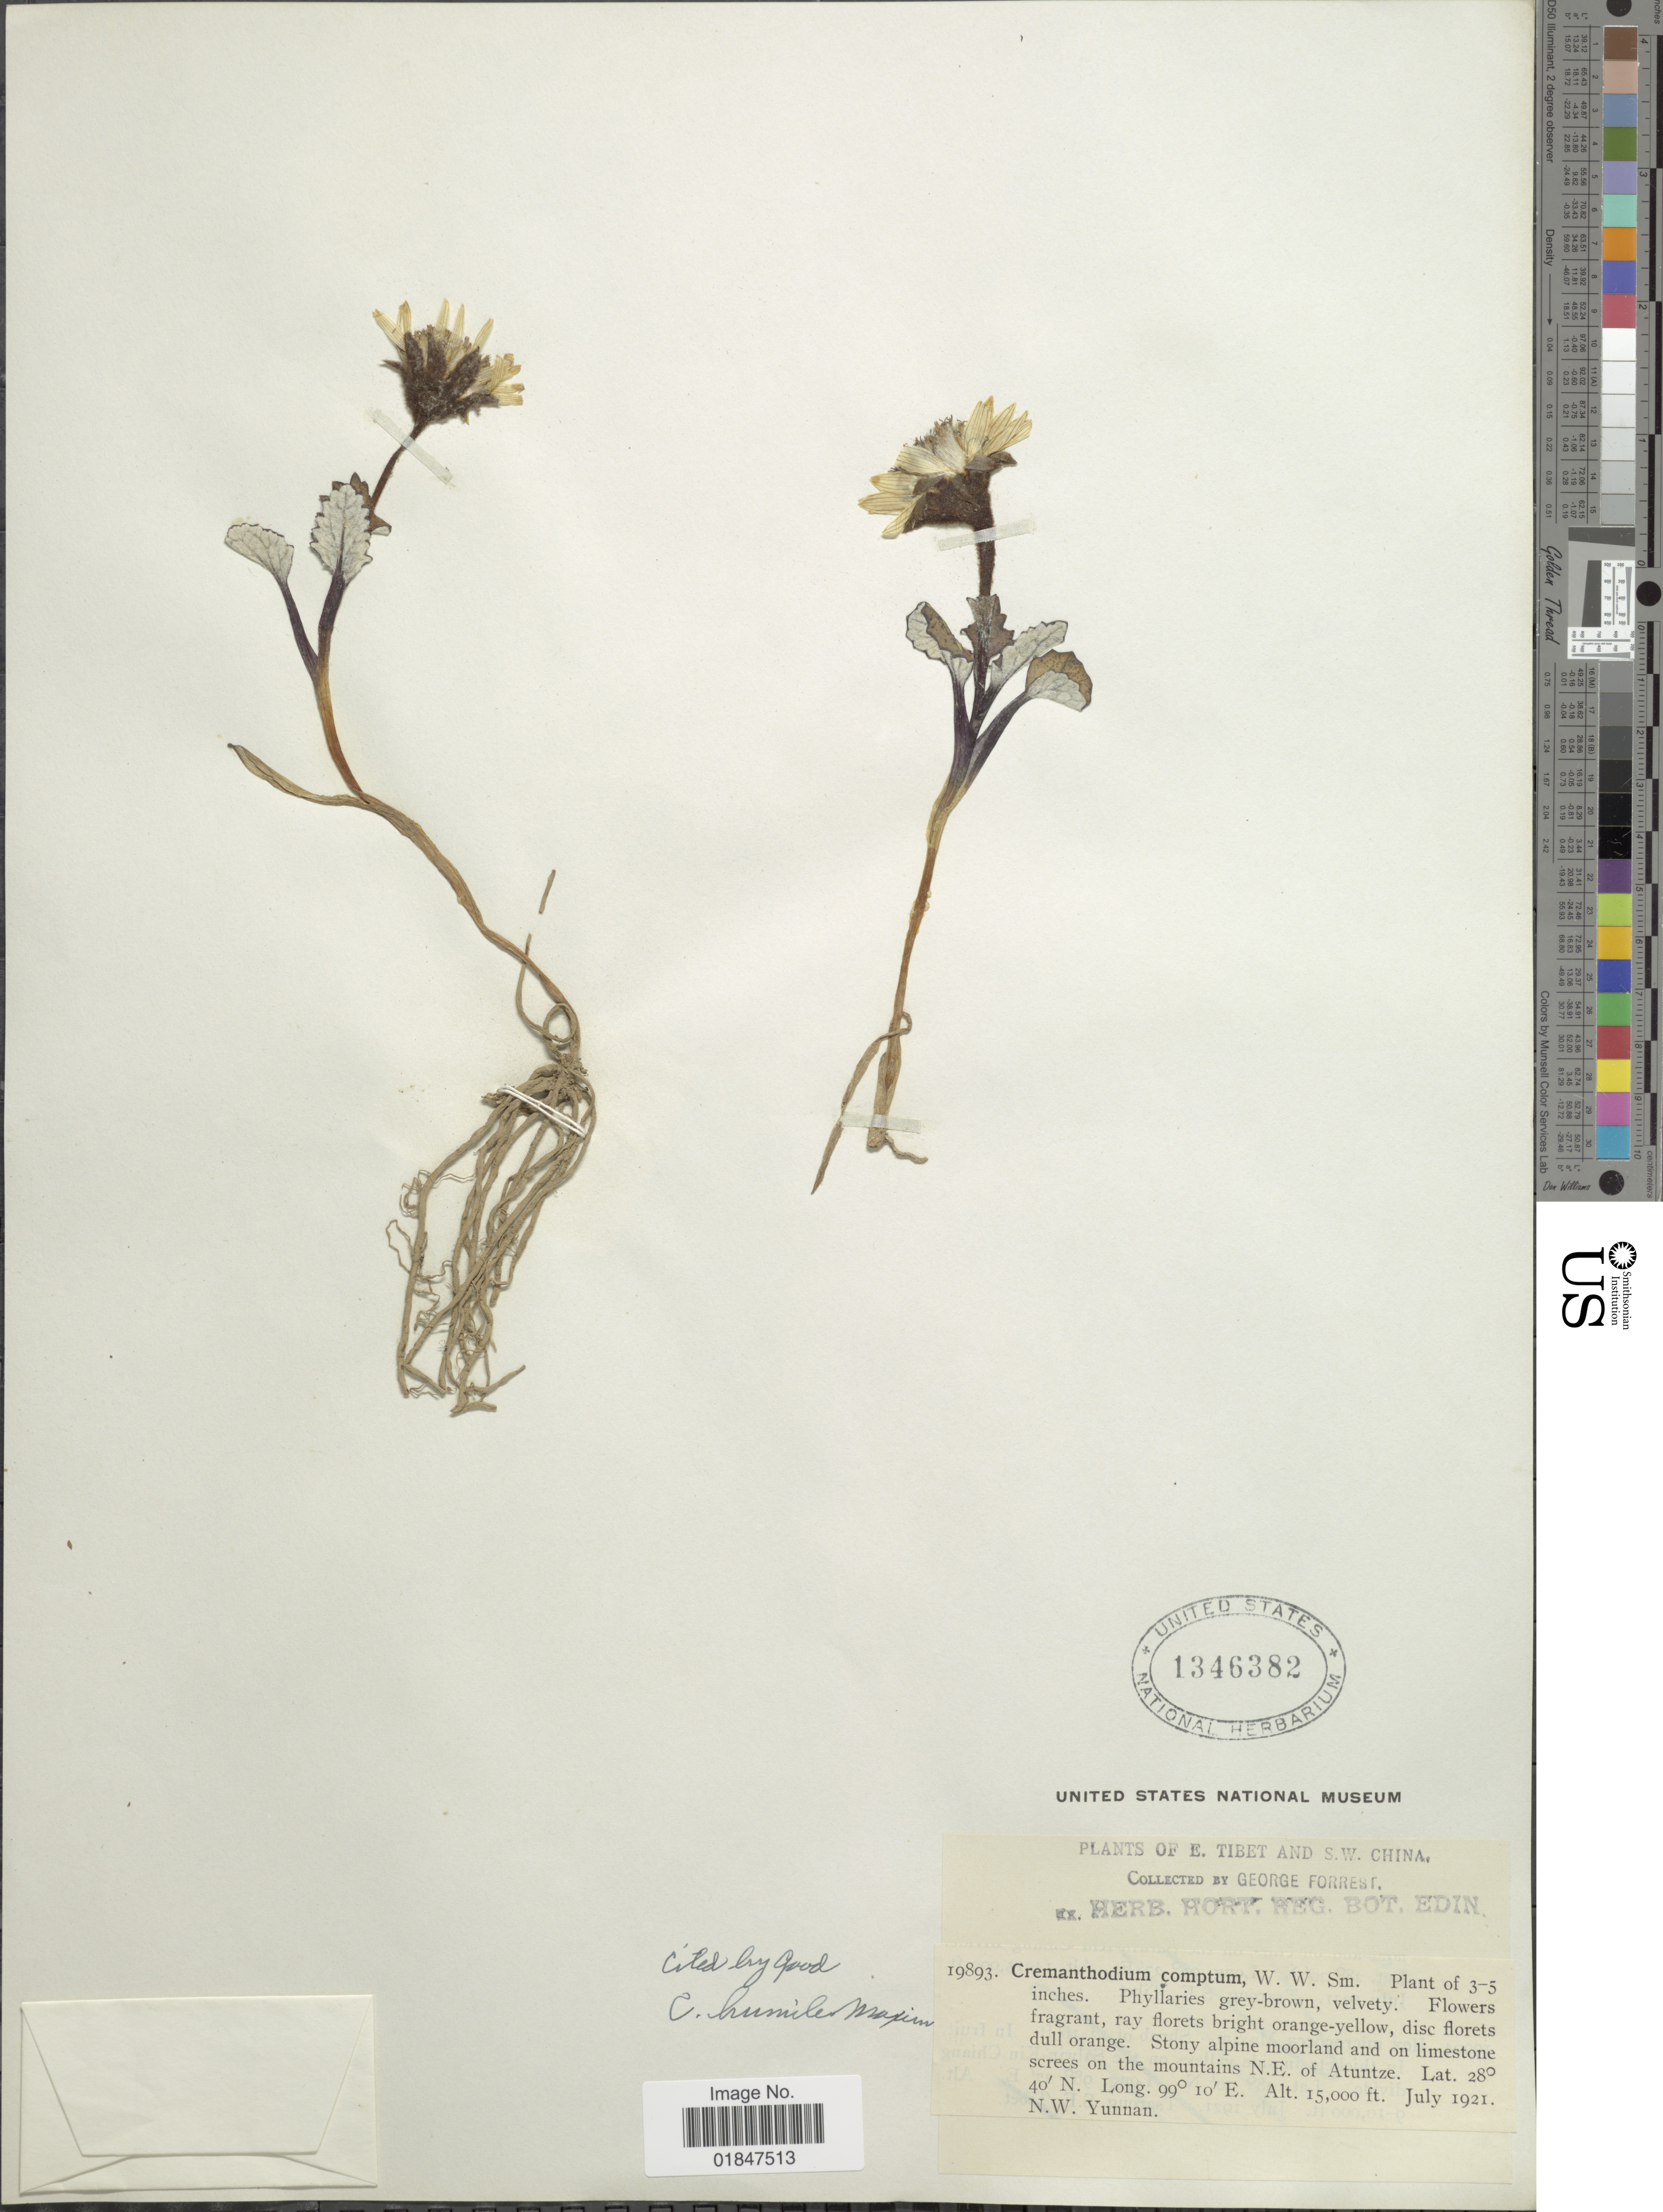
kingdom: Plantae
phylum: Tracheophyta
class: Magnoliopsida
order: Asterales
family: Asteraceae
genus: Cremanthodium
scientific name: Cremanthodium humile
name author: Maximowicz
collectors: G. Forrest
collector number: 19893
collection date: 1921-07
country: China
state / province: Yunnan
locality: E. Tibet and S.W. China, Stony alpine moorland and on limestone screes on the mountains N.E. of Atuntze, N.W. Yunnan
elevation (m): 4572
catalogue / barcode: US 1346382